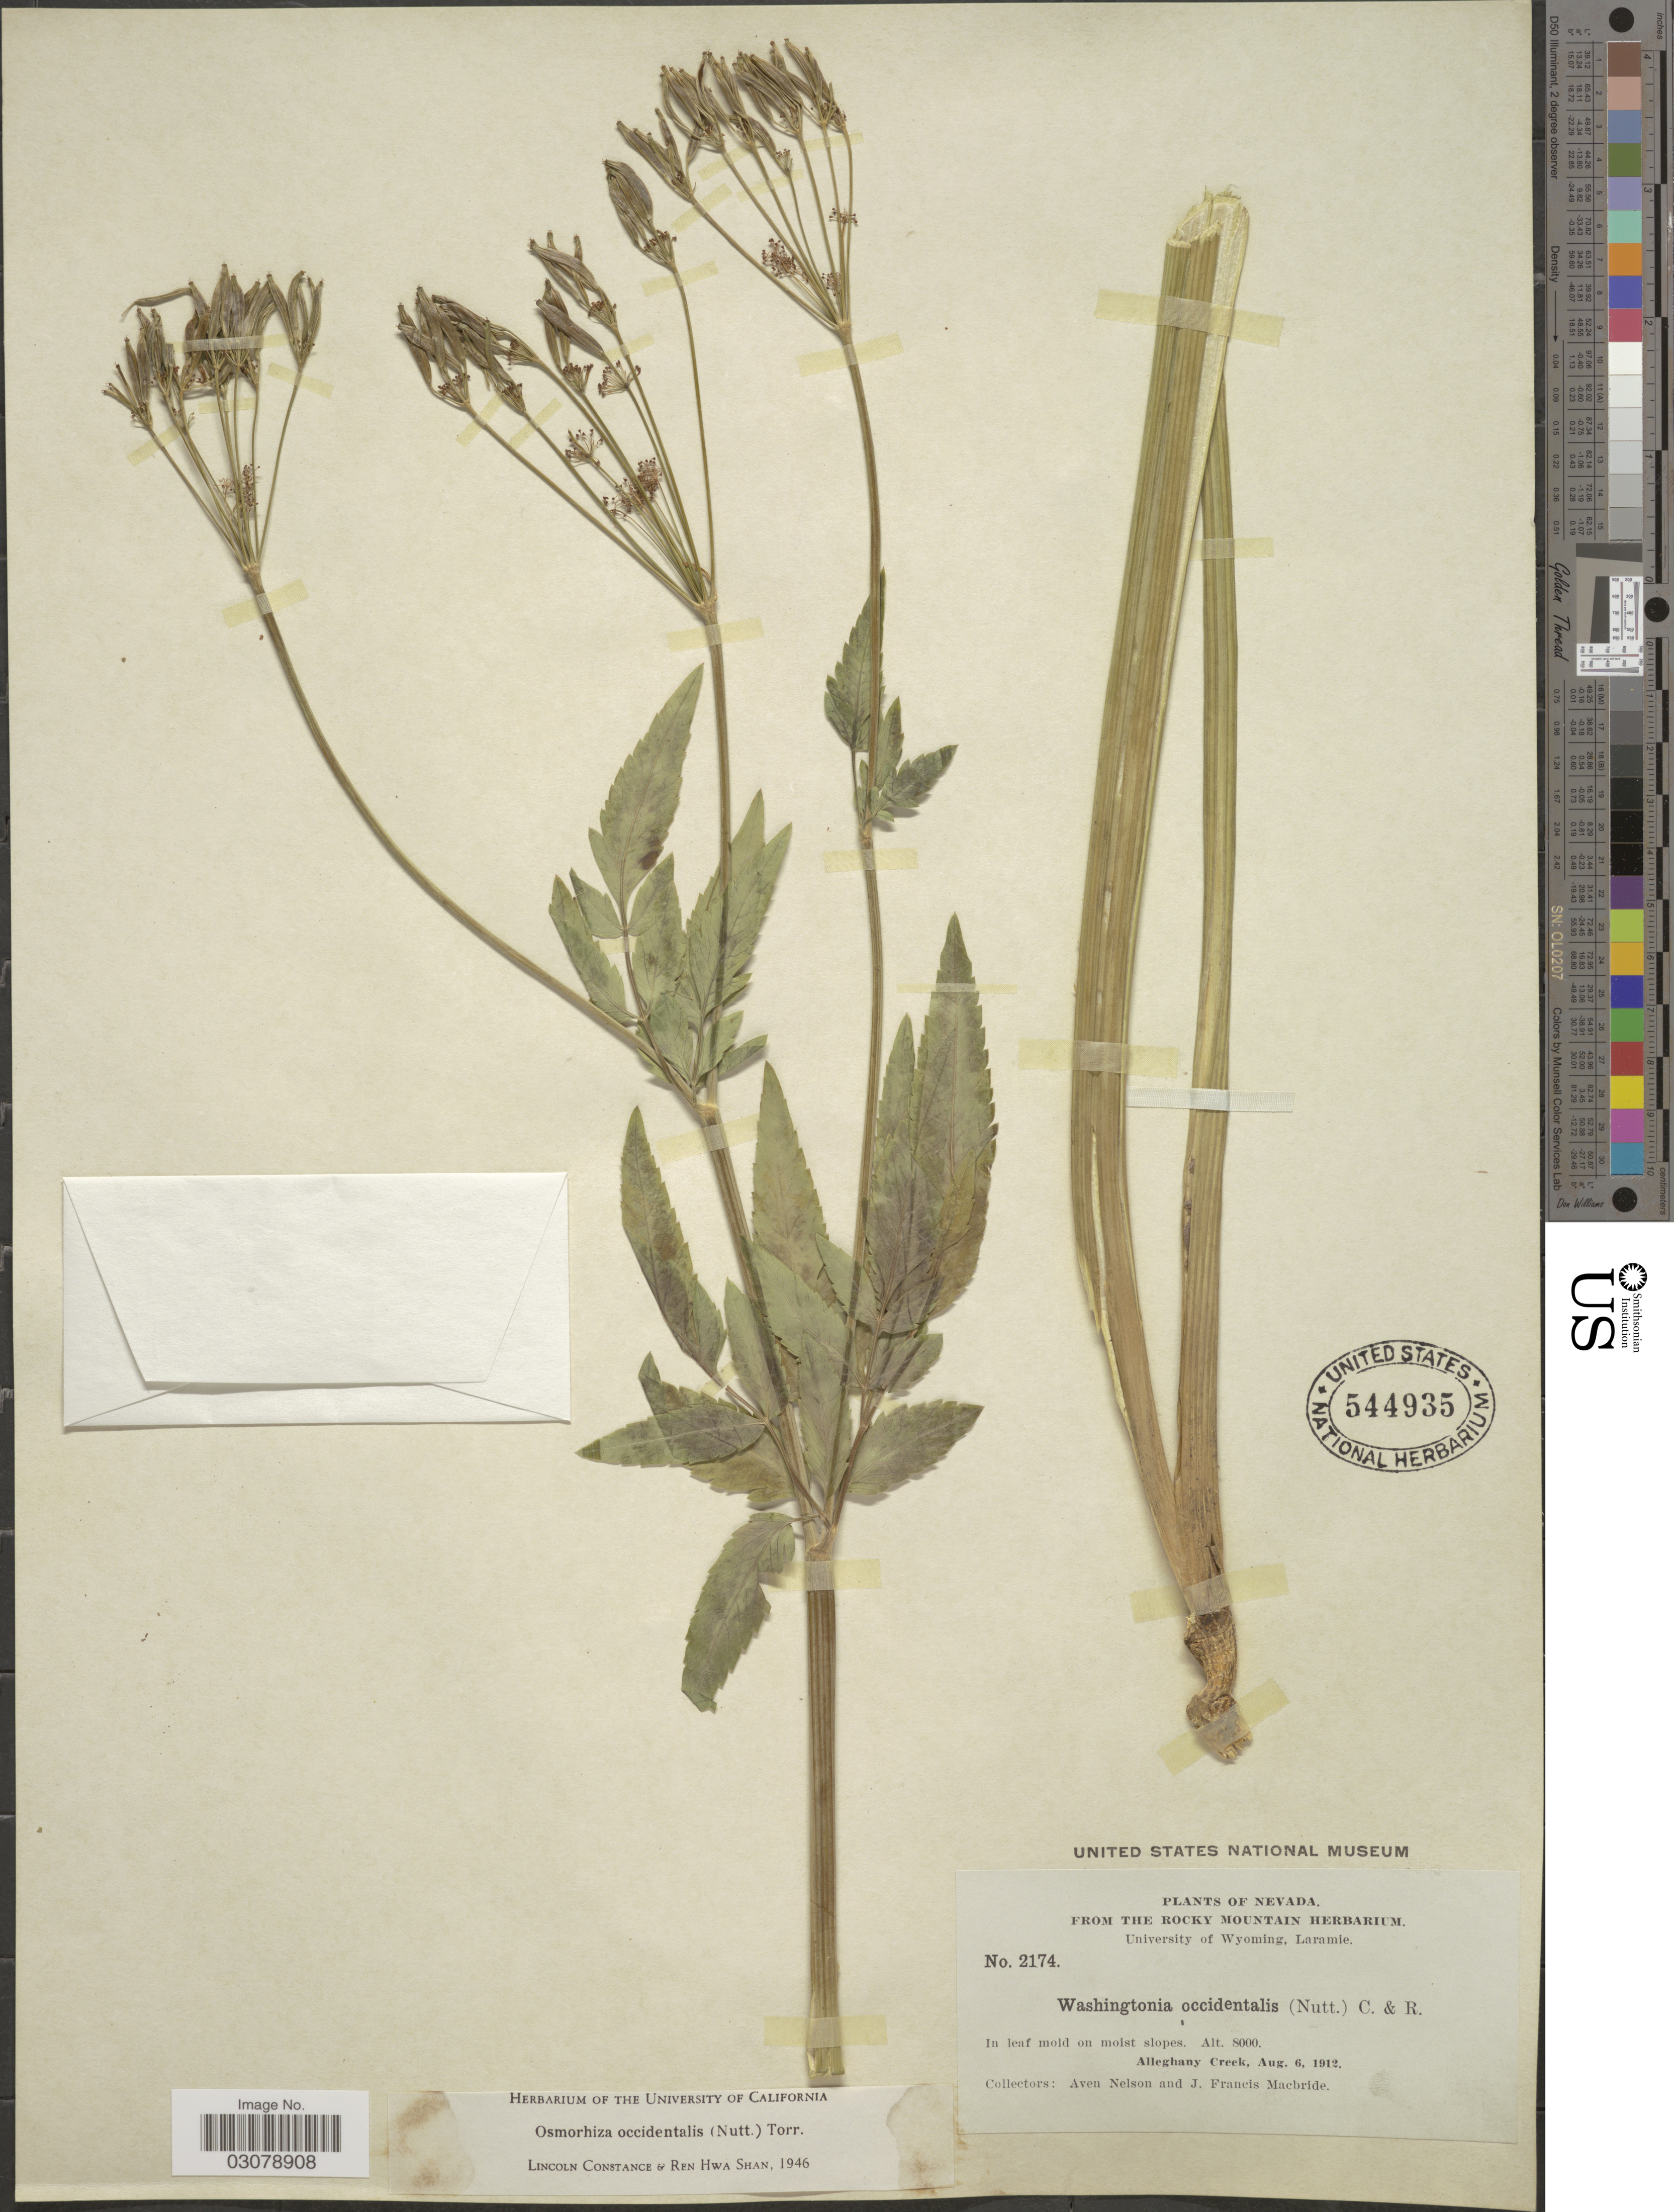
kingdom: Plantae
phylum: Tracheophyta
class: Magnoliopsida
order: Apiales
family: Apiaceae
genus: Osmorhiza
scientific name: Osmorhiza occidentalis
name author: (Nutt.) Torr.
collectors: A. Nelson & J. F. Macbride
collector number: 2174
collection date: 1912-08-06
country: United States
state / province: Nevada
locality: Alleghany Creek.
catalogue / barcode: US 544935